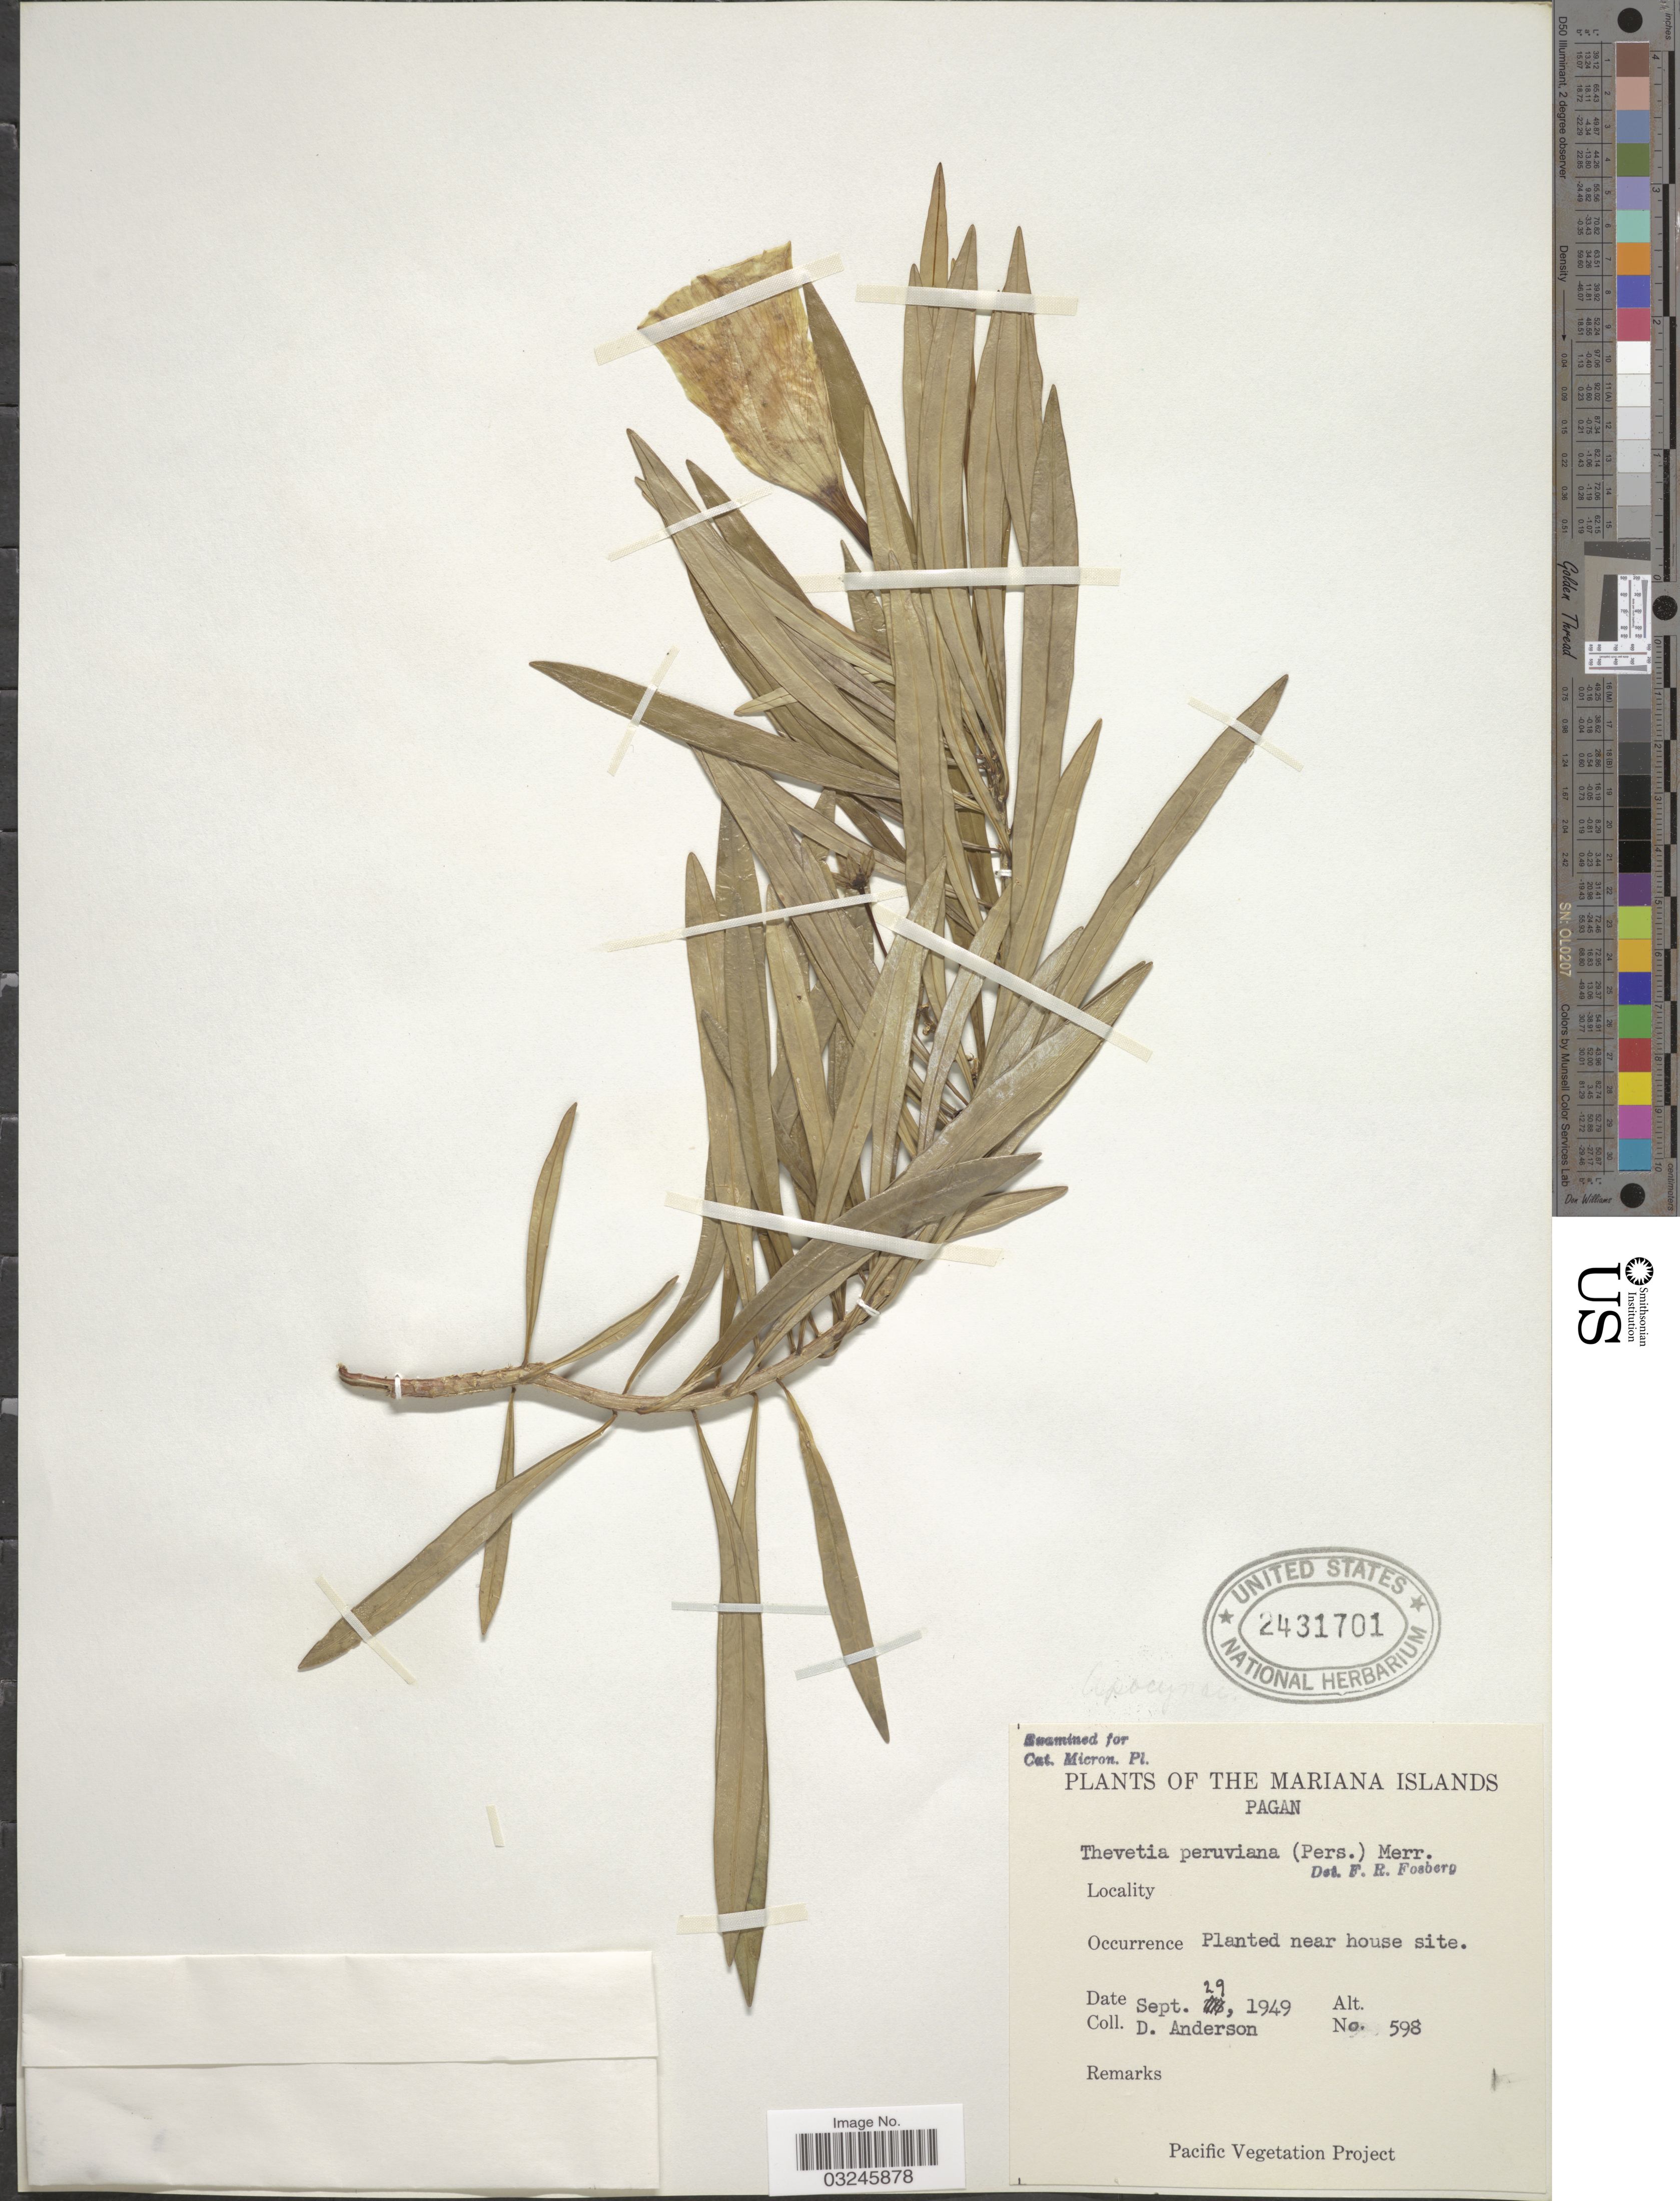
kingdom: Plantae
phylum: Tracheophyta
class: Magnoliopsida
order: Gentianales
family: Apocynaceae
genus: Thevetia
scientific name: Thevetia neriifolia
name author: Juss. ex Steud.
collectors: D. Anderson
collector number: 598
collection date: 1949-09-29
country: Northern Mariana Islands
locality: The Mariana Islands, Pagan.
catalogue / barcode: US 2431701